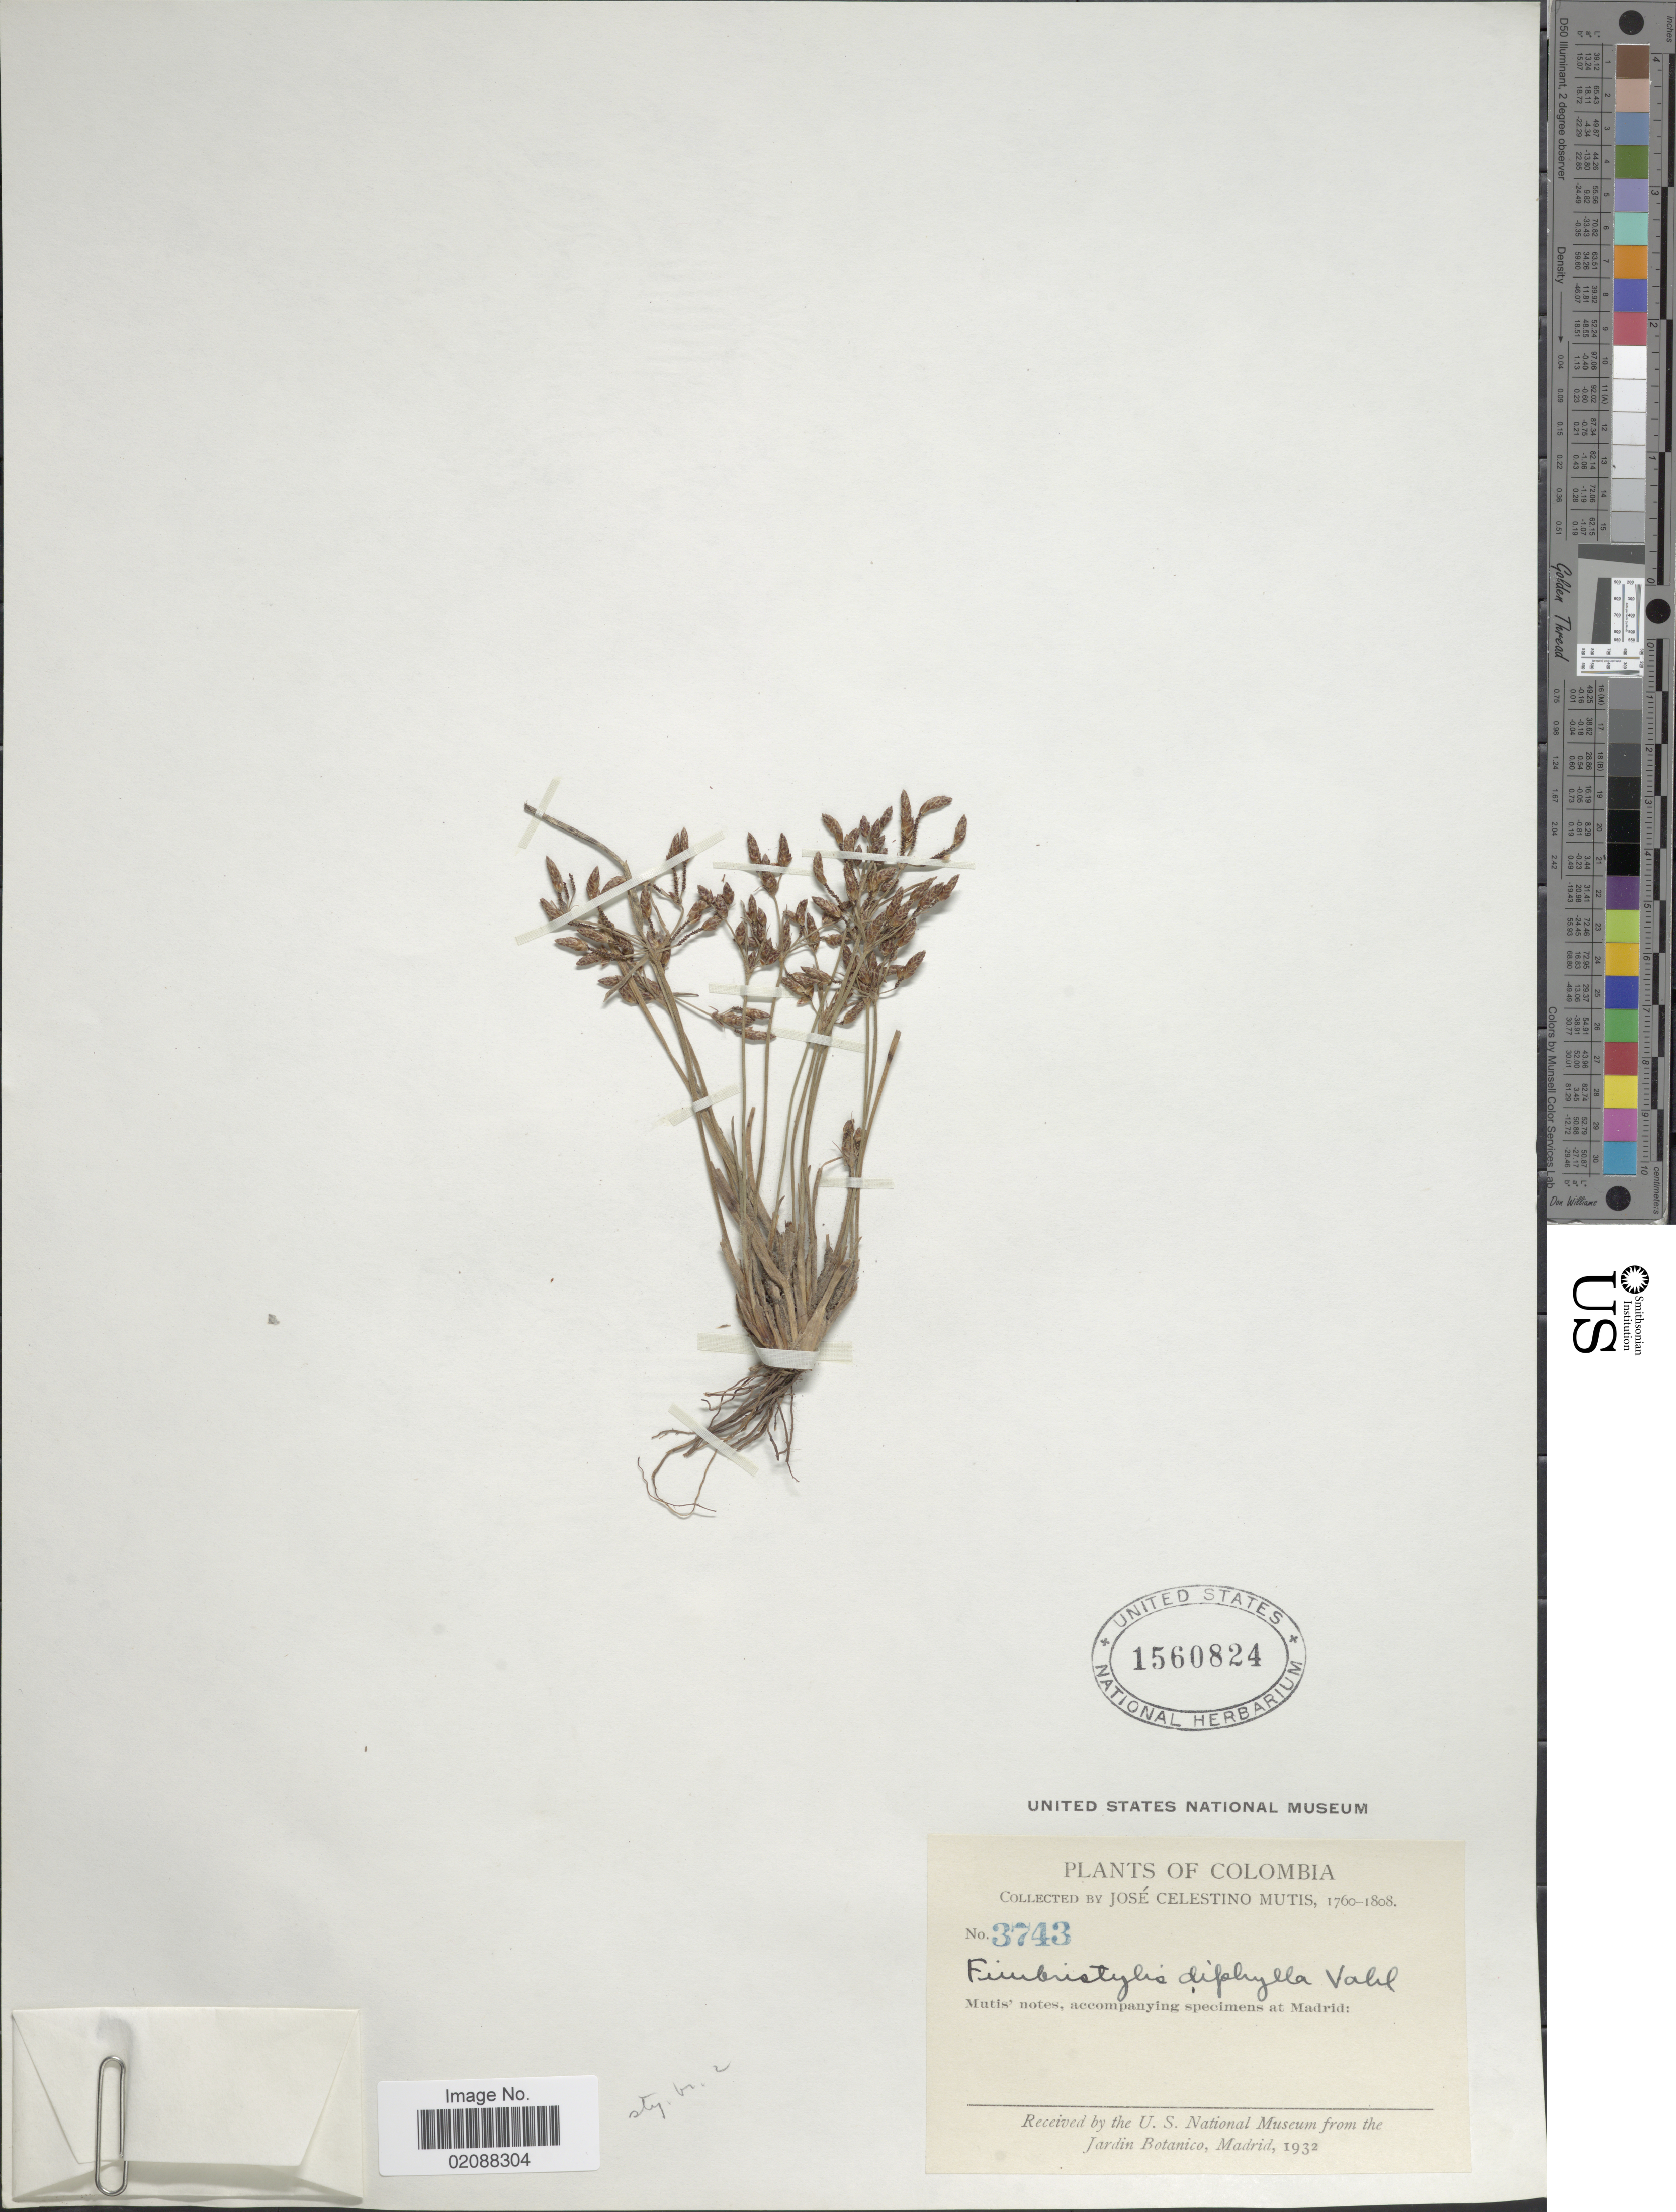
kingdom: Plantae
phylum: Tracheophyta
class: Liliopsida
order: Poales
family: Cyperaceae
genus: Fimbristylis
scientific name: Fimbristylis dichotoma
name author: (L.) Vahl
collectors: J. C. B. Mutis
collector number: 3743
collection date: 1760/1808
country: Colombia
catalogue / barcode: US 1560824